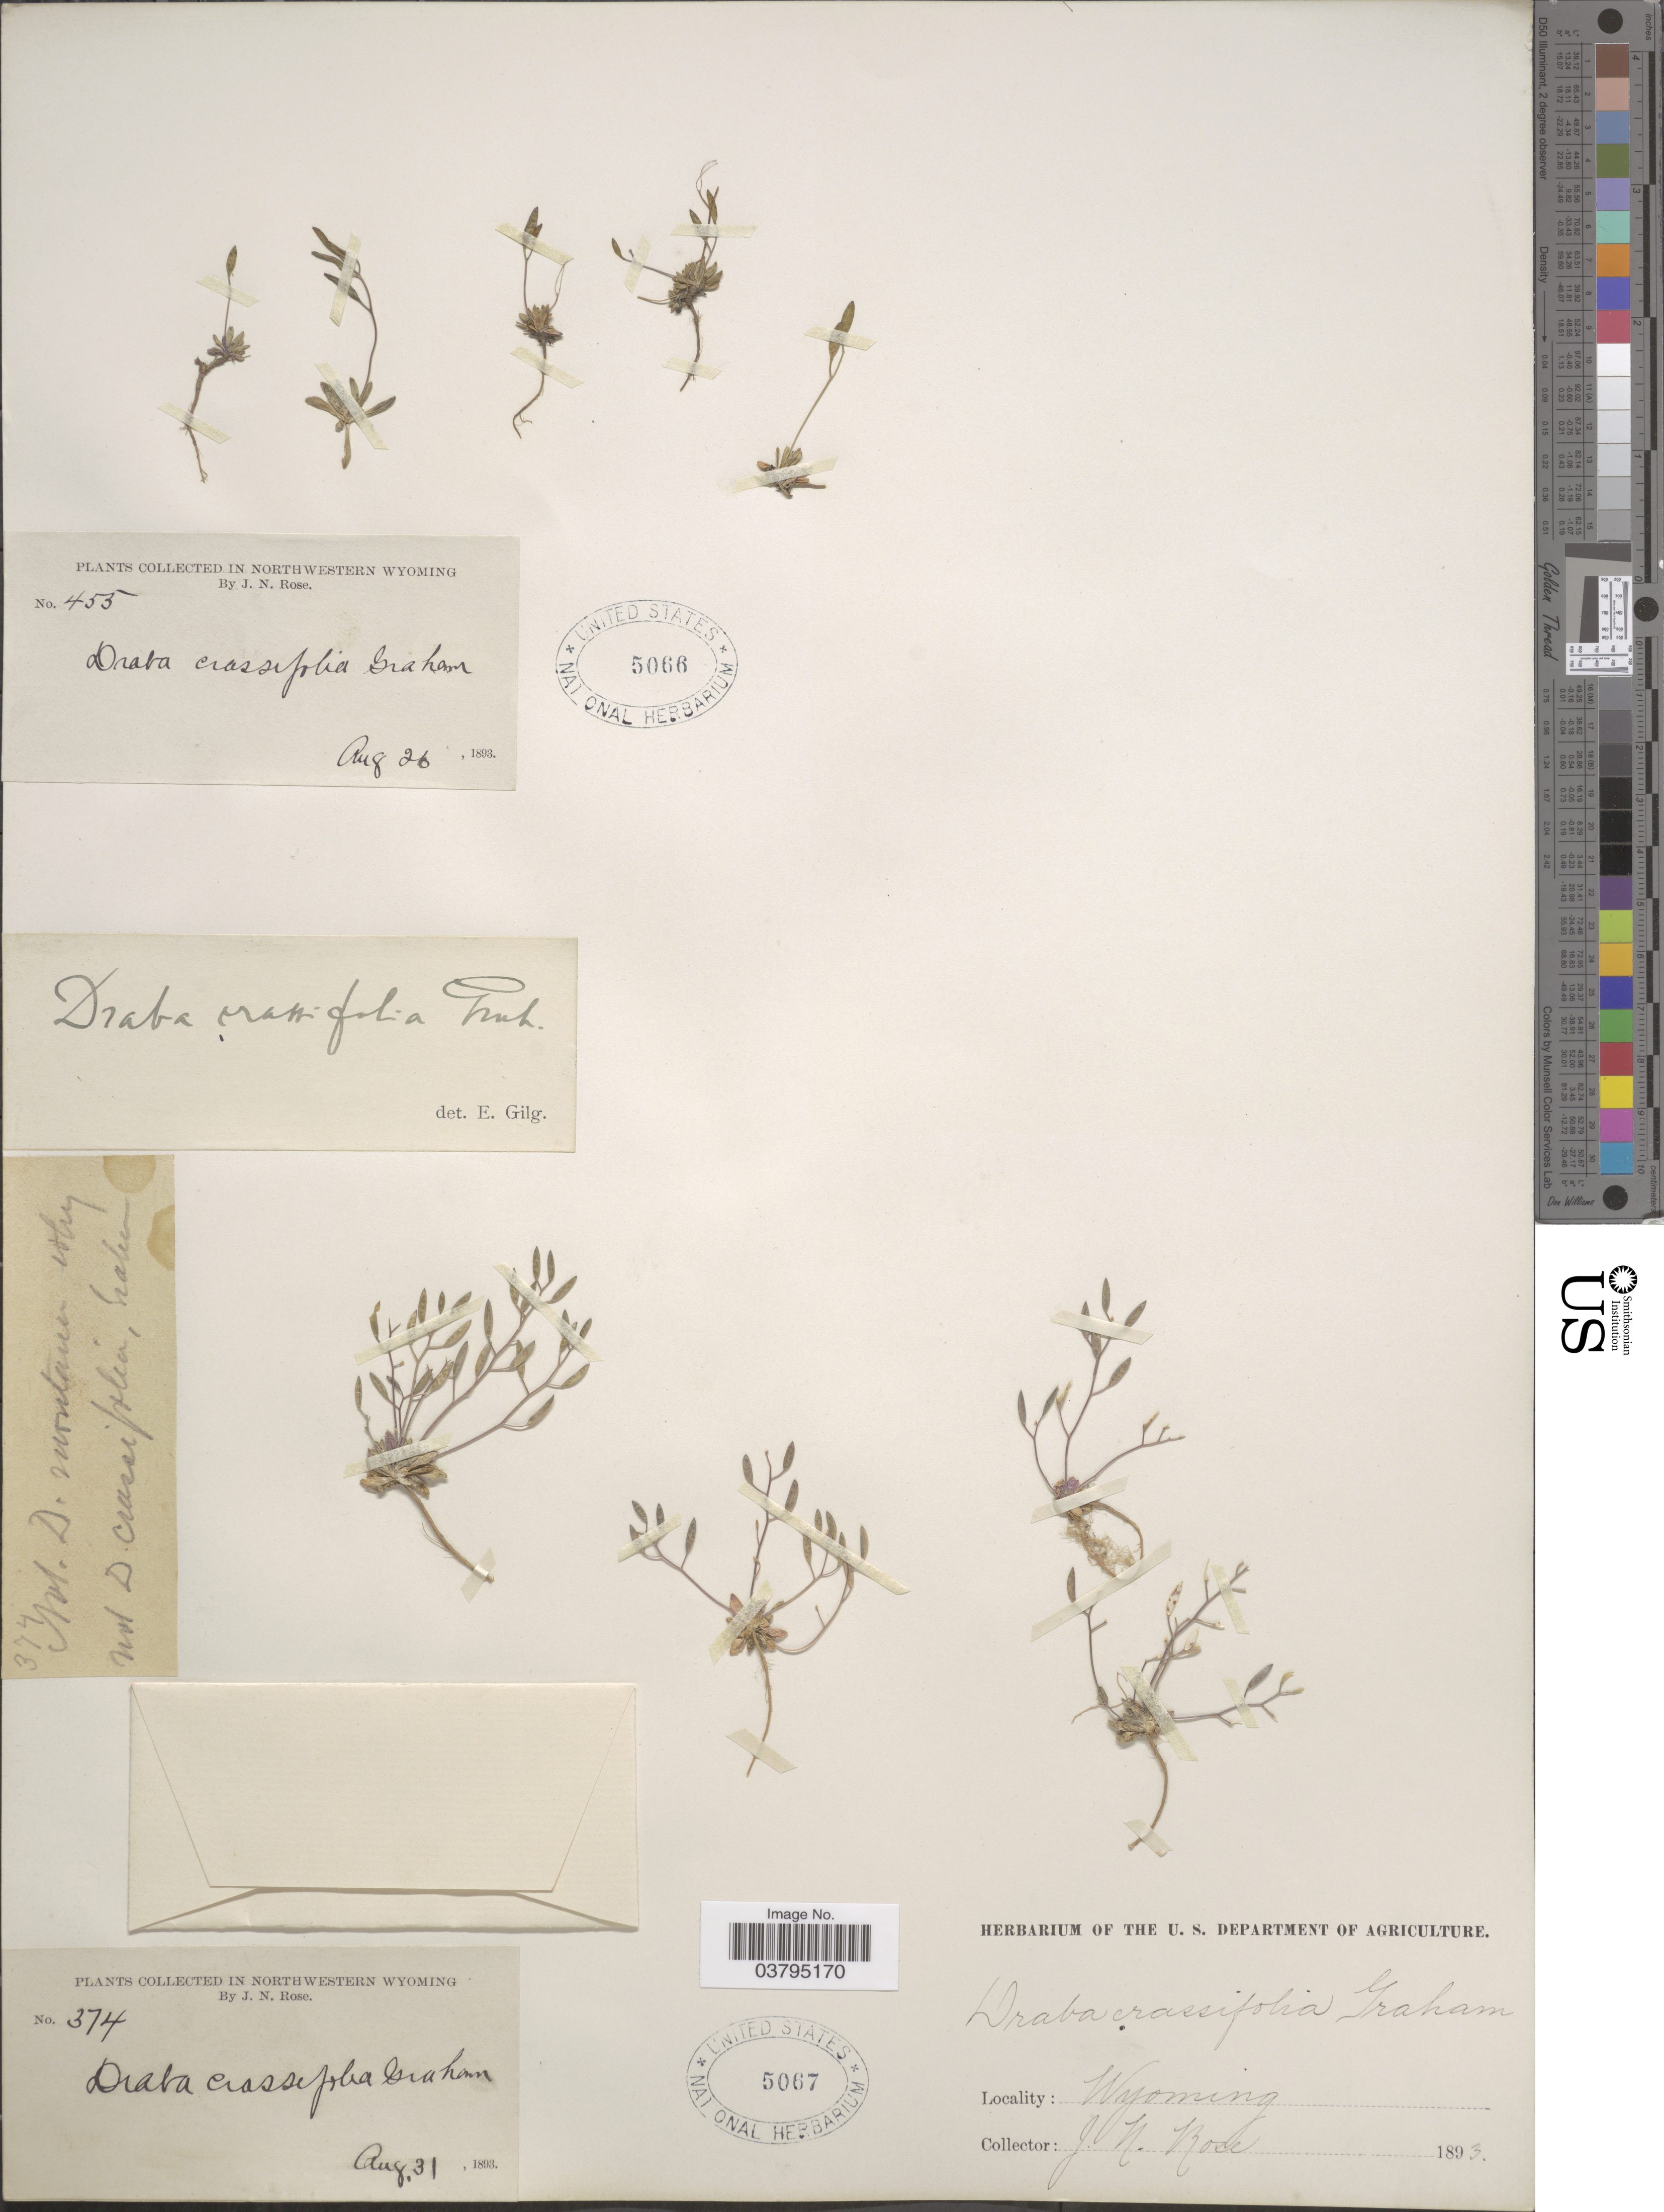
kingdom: Plantae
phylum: Tracheophyta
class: Magnoliopsida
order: Brassicales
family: Brassicaceae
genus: Draba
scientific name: Draba crassifolia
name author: Graham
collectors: J. N. Rose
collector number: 455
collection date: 1893-08-26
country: United States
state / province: Wyoming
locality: Northwestern Wyoming.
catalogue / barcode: US 5066-2